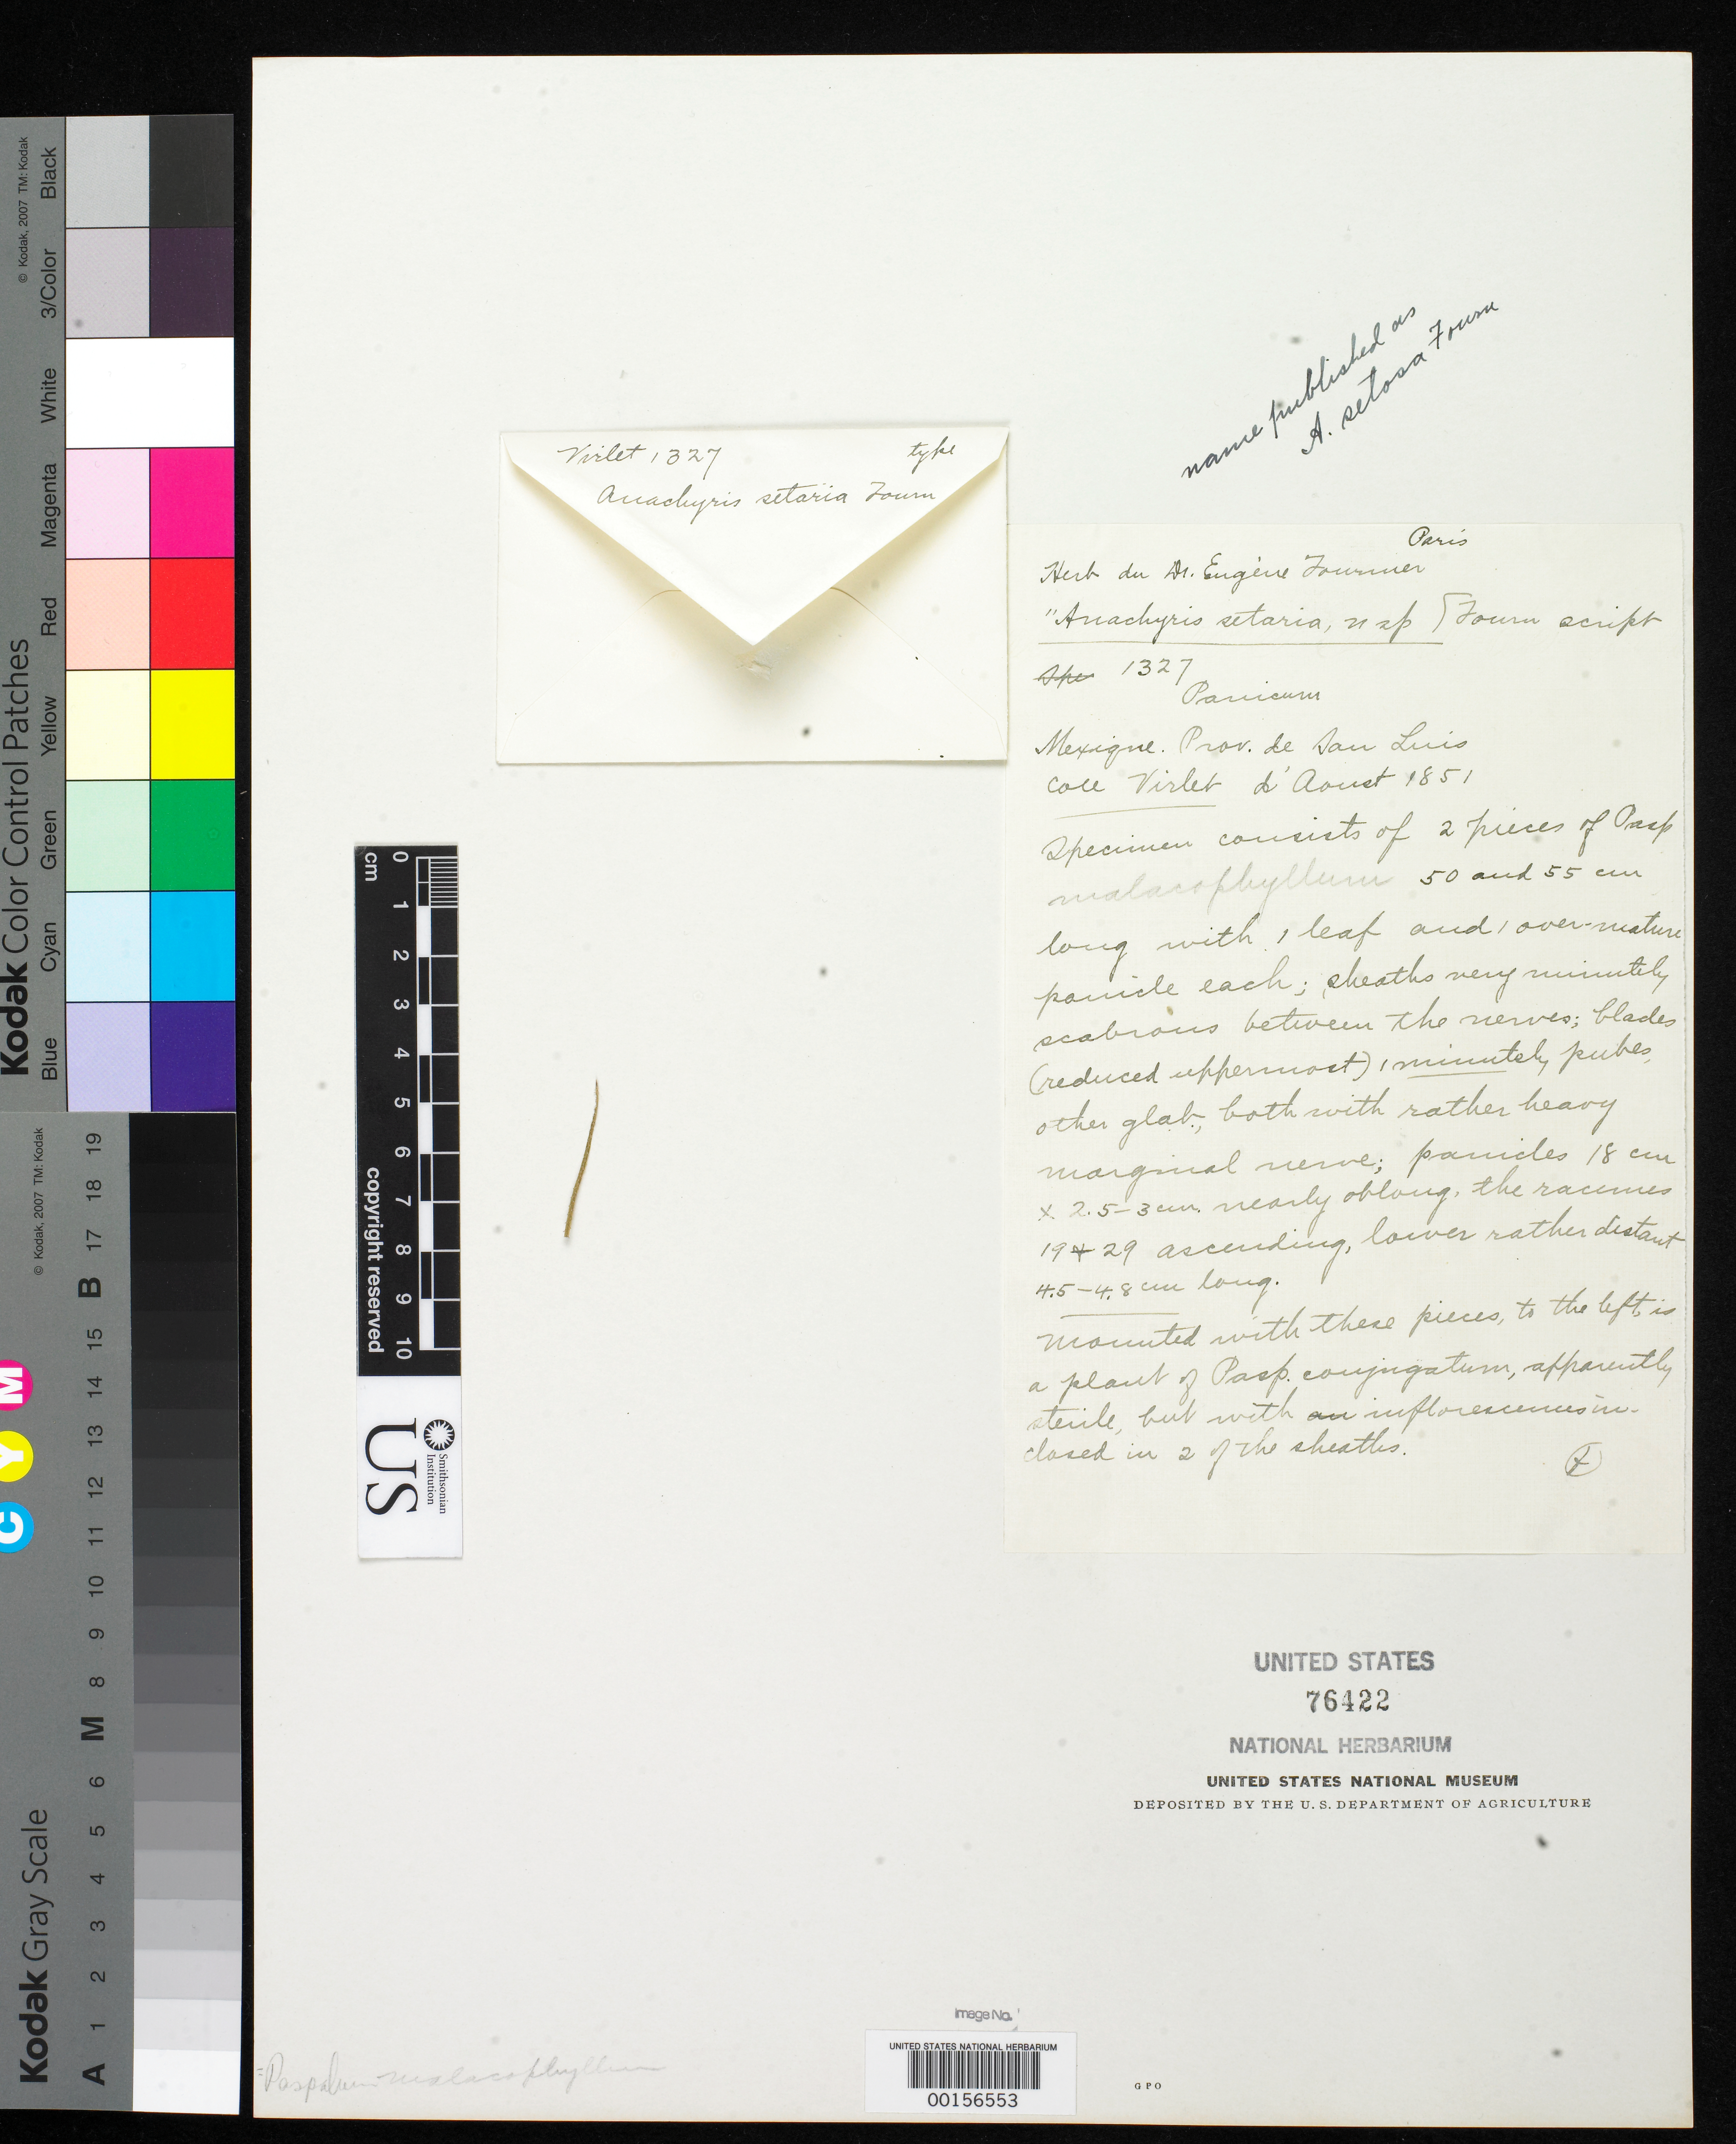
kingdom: Plantae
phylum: Tracheophyta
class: Liliopsida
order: Poales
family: Poaceae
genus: Anachyris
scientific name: Anachyris setosa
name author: E. Fourn.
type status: Type Fragment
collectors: M. Virlet d'Aoust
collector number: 1327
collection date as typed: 1851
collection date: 1851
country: Mexico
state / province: San Luis Potosi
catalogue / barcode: US 76422